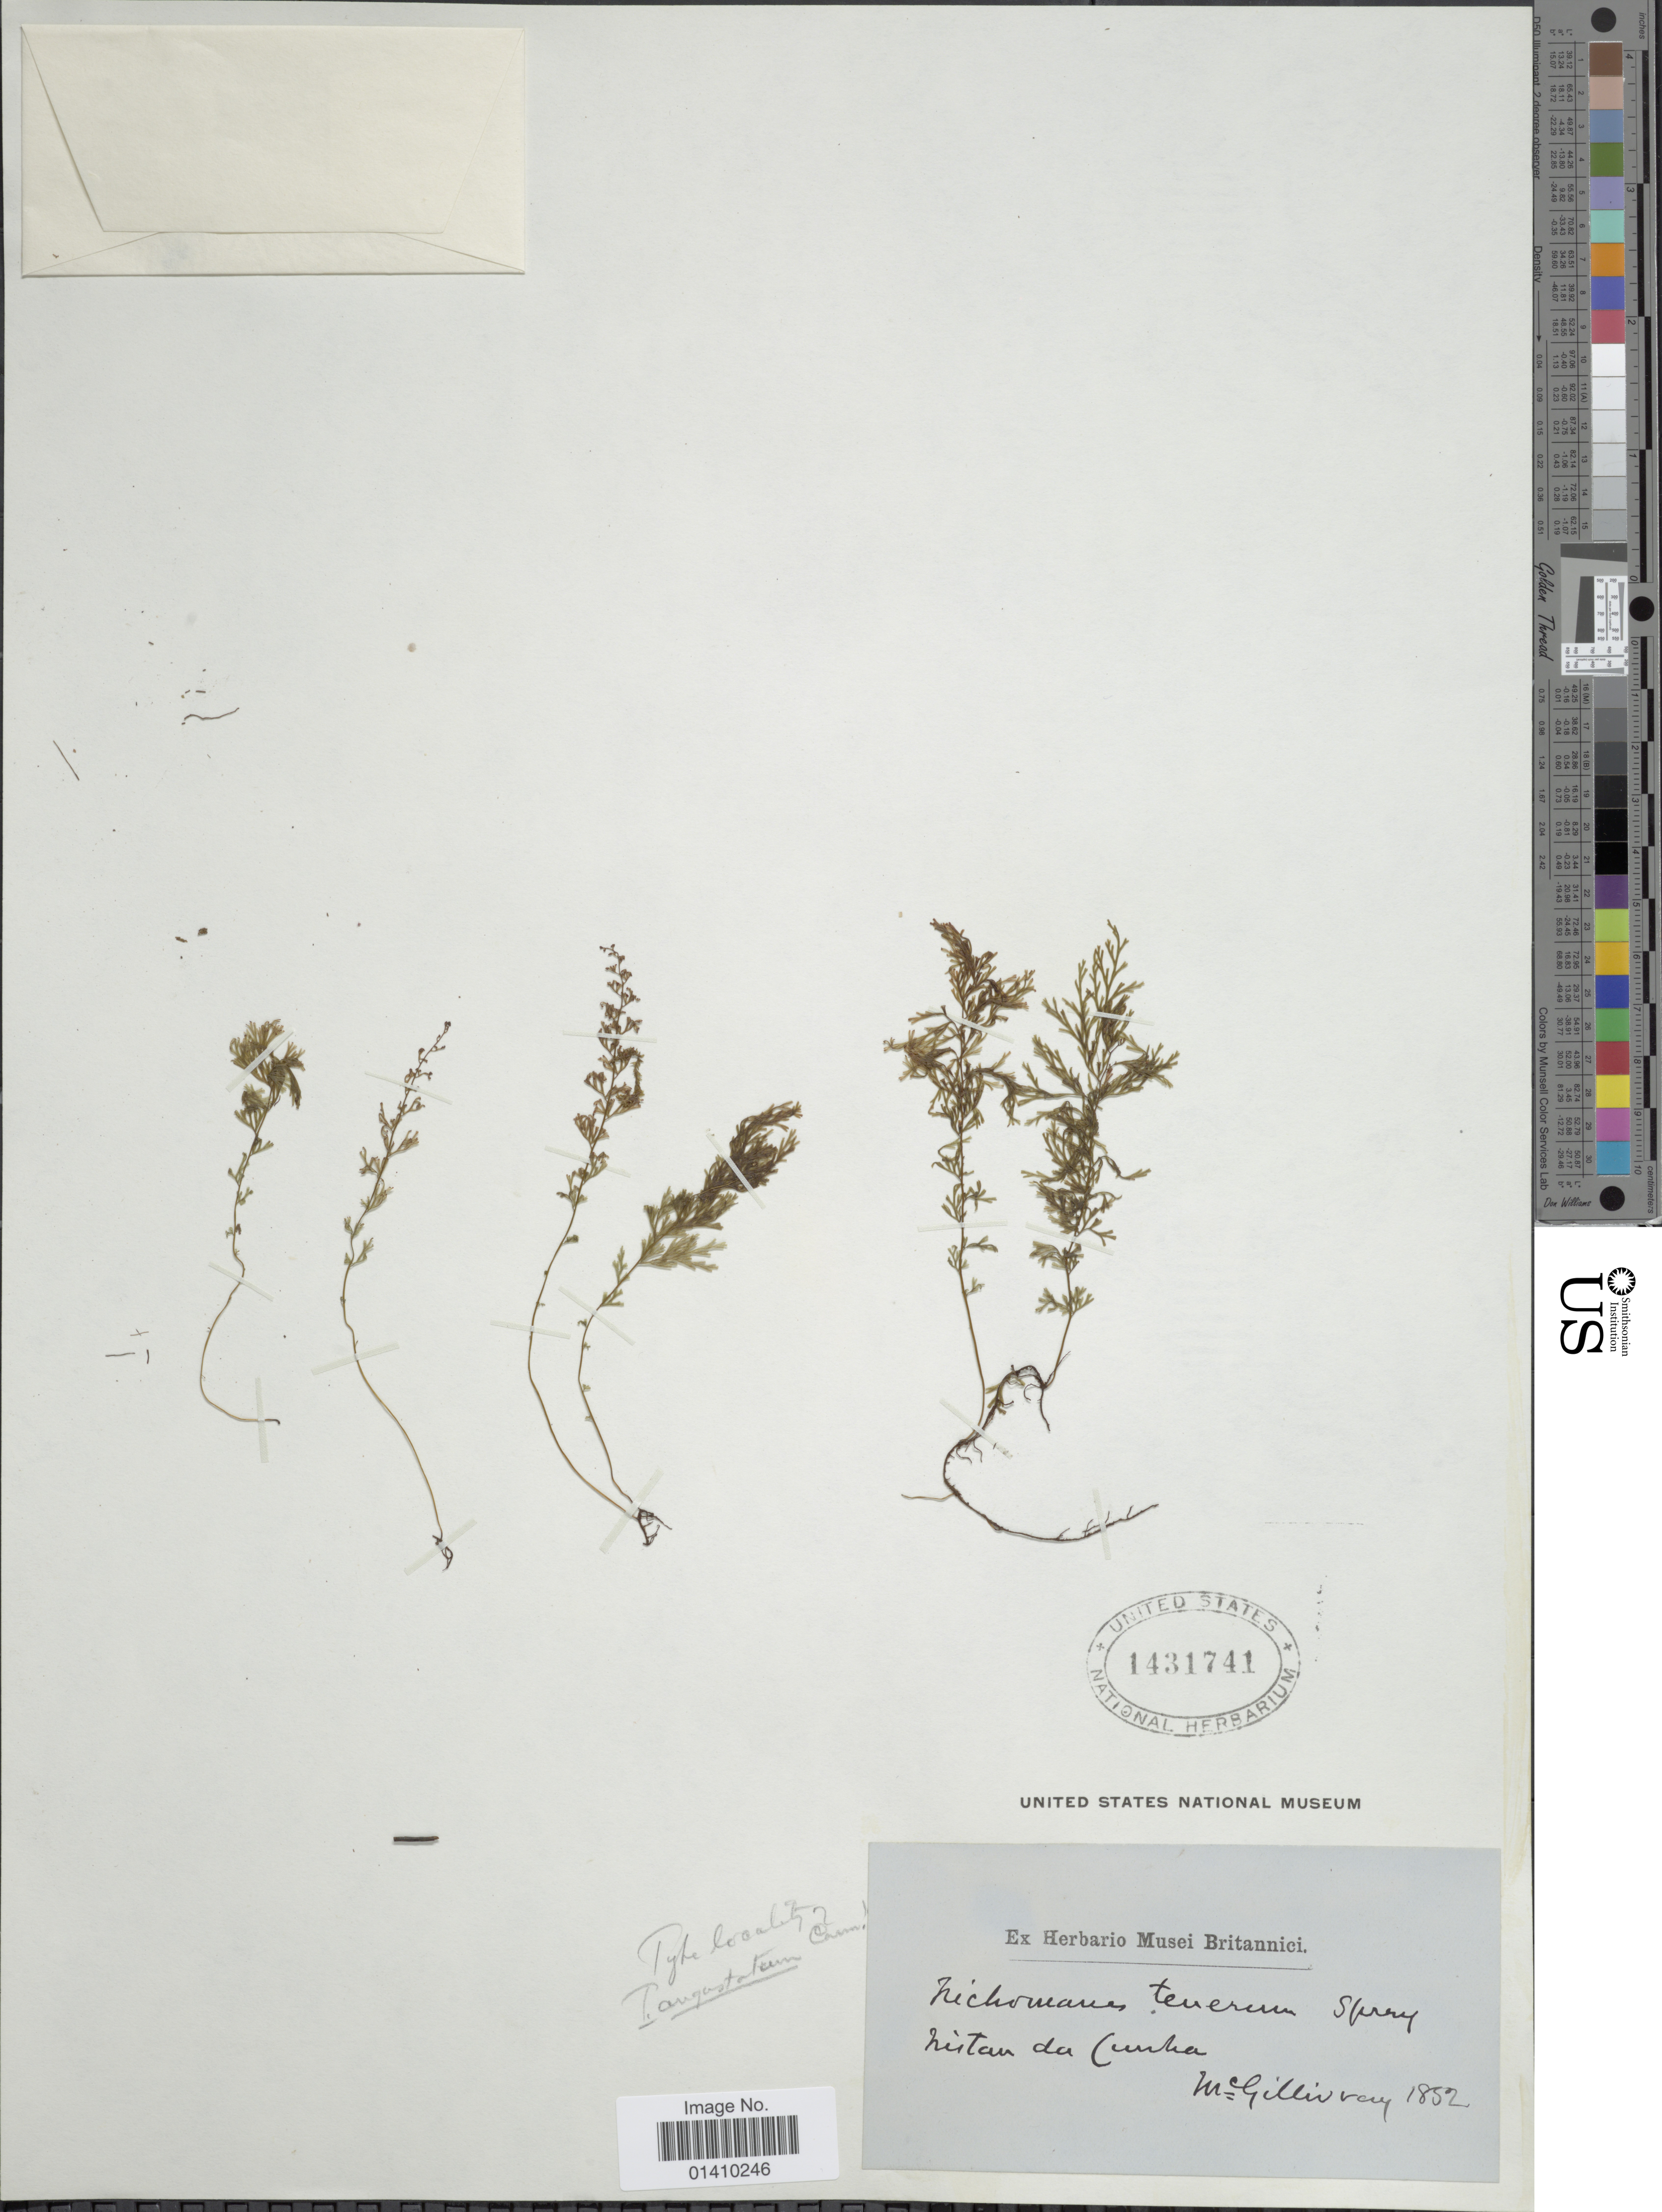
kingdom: Plantae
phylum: Tracheophyta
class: Polypodiopsida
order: Hymenophyllales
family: Hymenophyllaceae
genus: Polyphlebium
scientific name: Polyphlebium tenerum (A. Spreng.) comb. ined., 2015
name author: (A. Spreng.)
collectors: M. Gillavry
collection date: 1852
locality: Hirtan da Cunha [interpreted]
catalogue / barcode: US 1431741